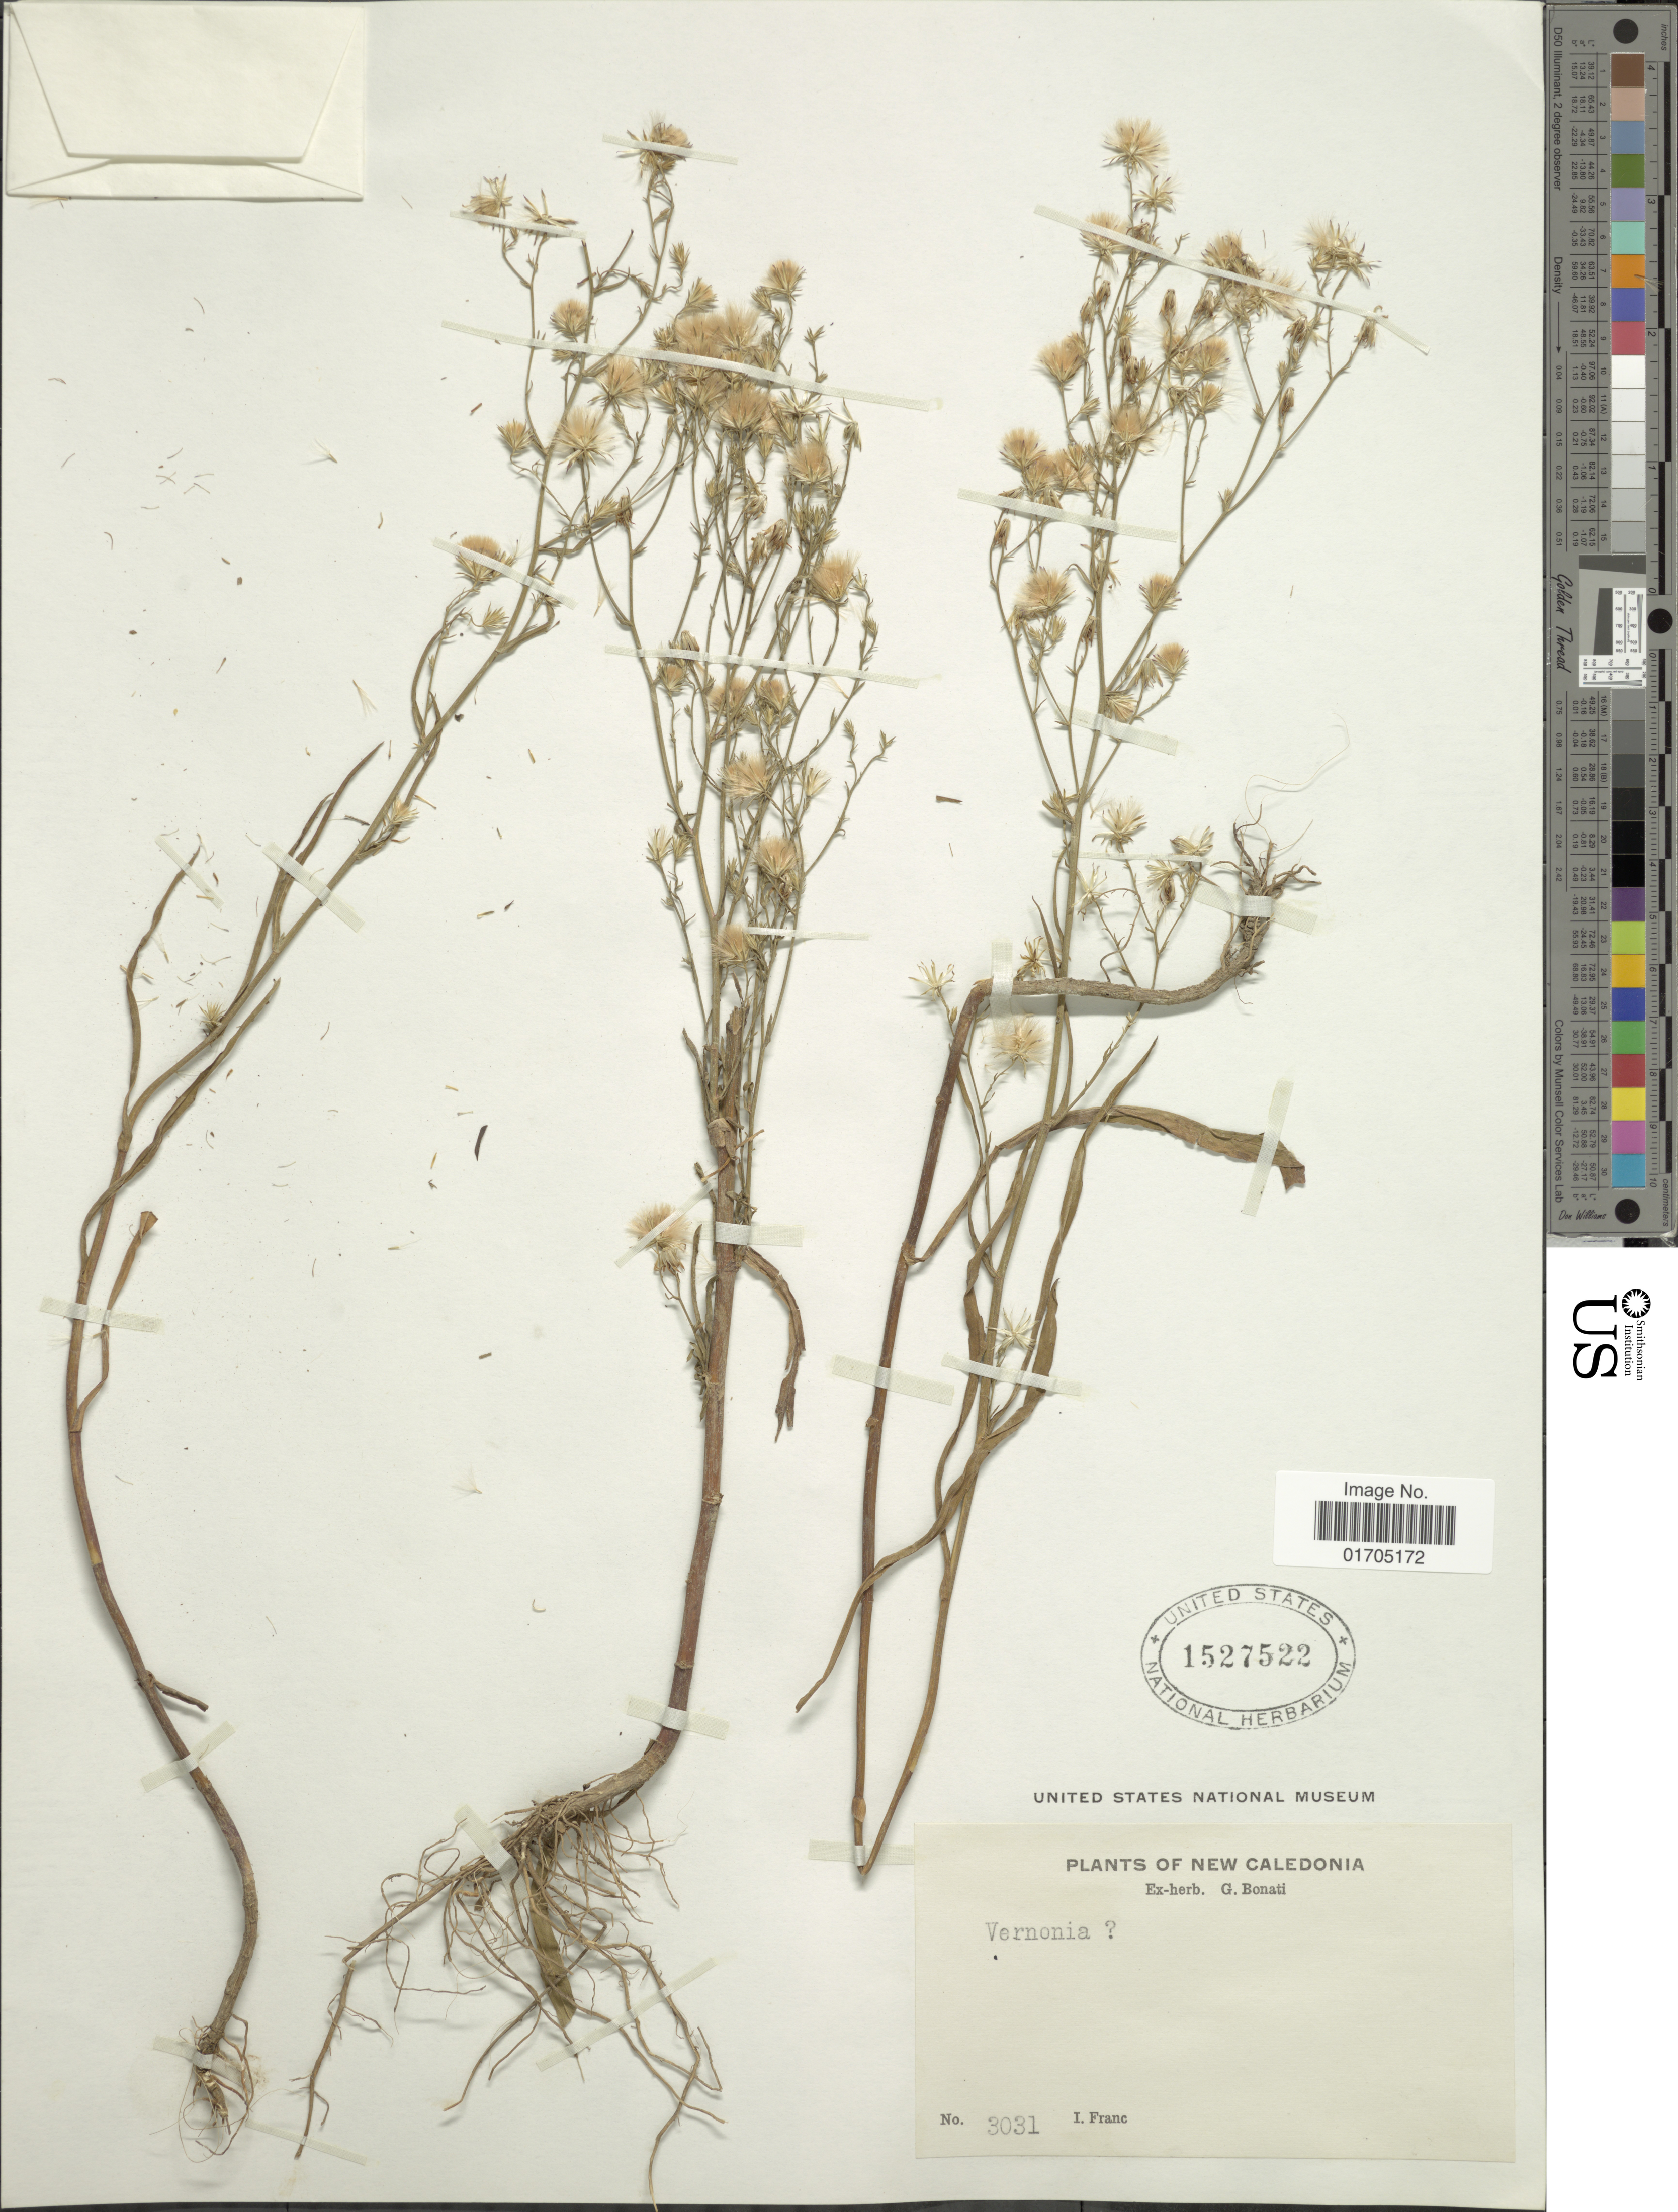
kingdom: Plantae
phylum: Tracheophyta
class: Magnoliopsida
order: Asterales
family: Asteraceae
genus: Symphyotrichum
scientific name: Symphyotrichum subulatum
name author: (Michx.) G.L. Nesom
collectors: I. Franc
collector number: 3031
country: New Caledonia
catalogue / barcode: US 1527522